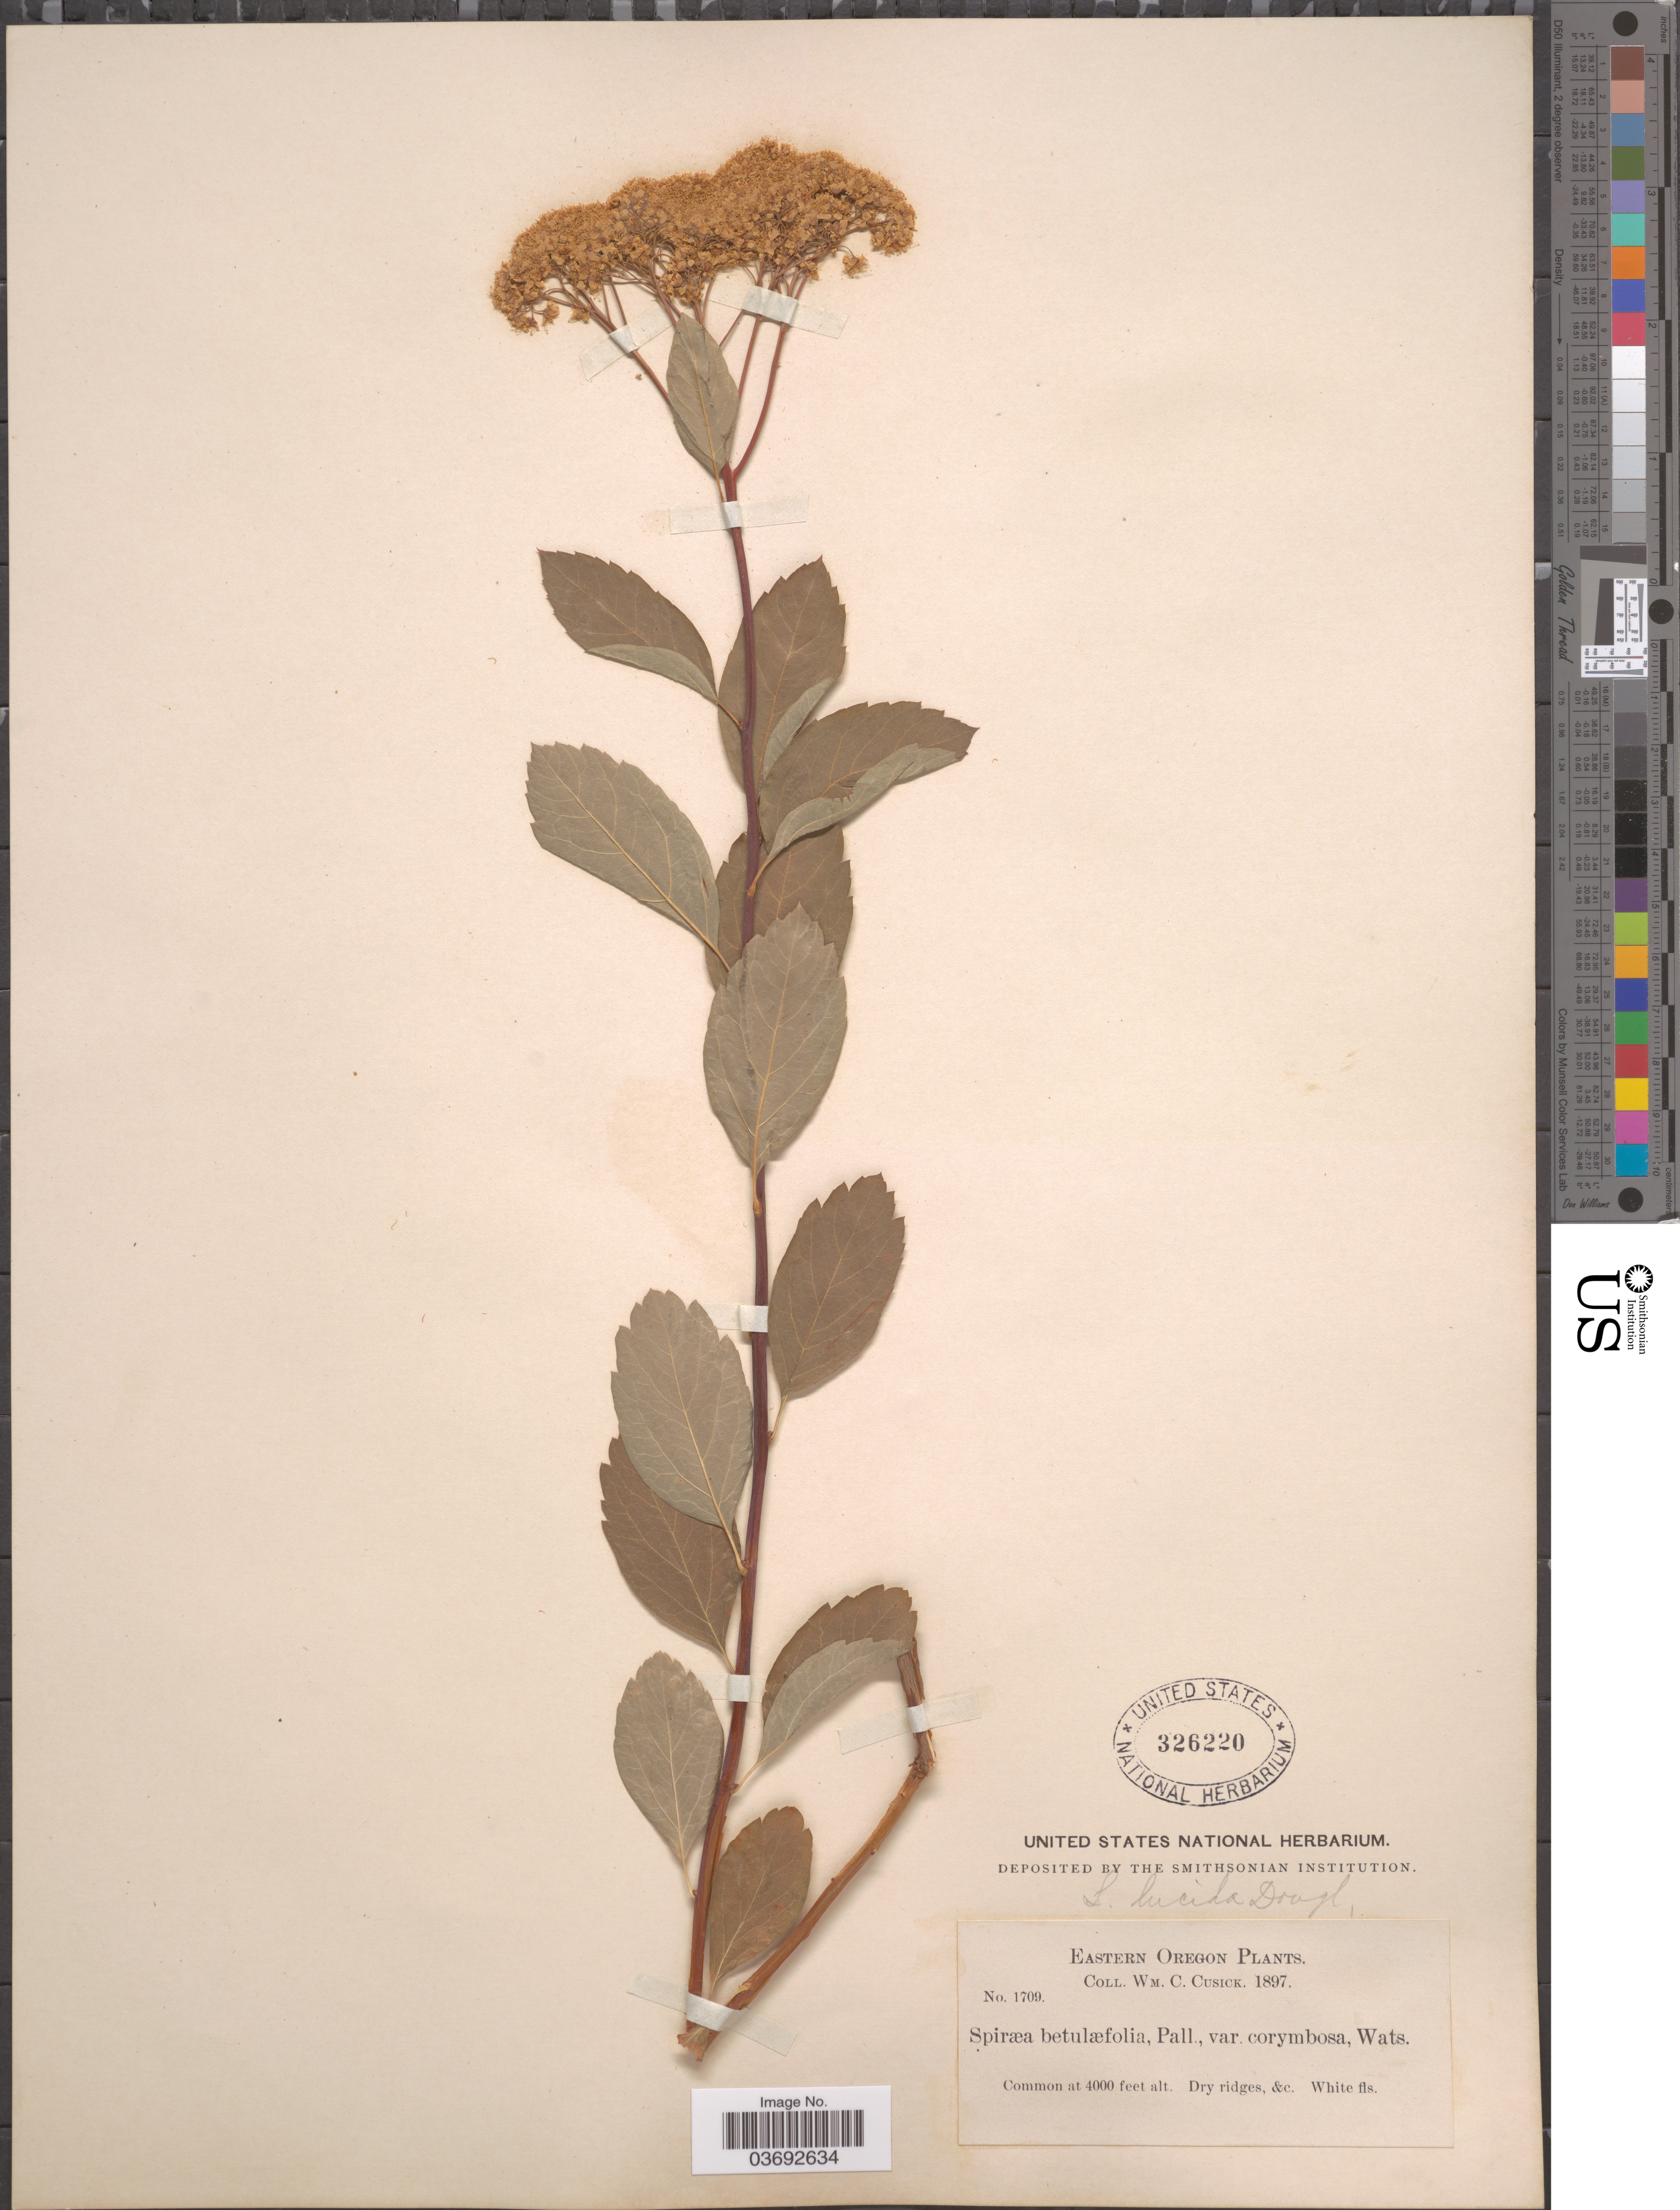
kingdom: Plantae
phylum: Tracheophyta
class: Magnoliopsida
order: Rosales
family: Rosaceae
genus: Spiraea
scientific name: Spiraea lucida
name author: Douglas ex Greene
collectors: W. C. Cusick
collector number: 1709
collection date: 1897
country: United States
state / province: Oregon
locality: Eastern Oregon.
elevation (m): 1219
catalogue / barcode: US 326220